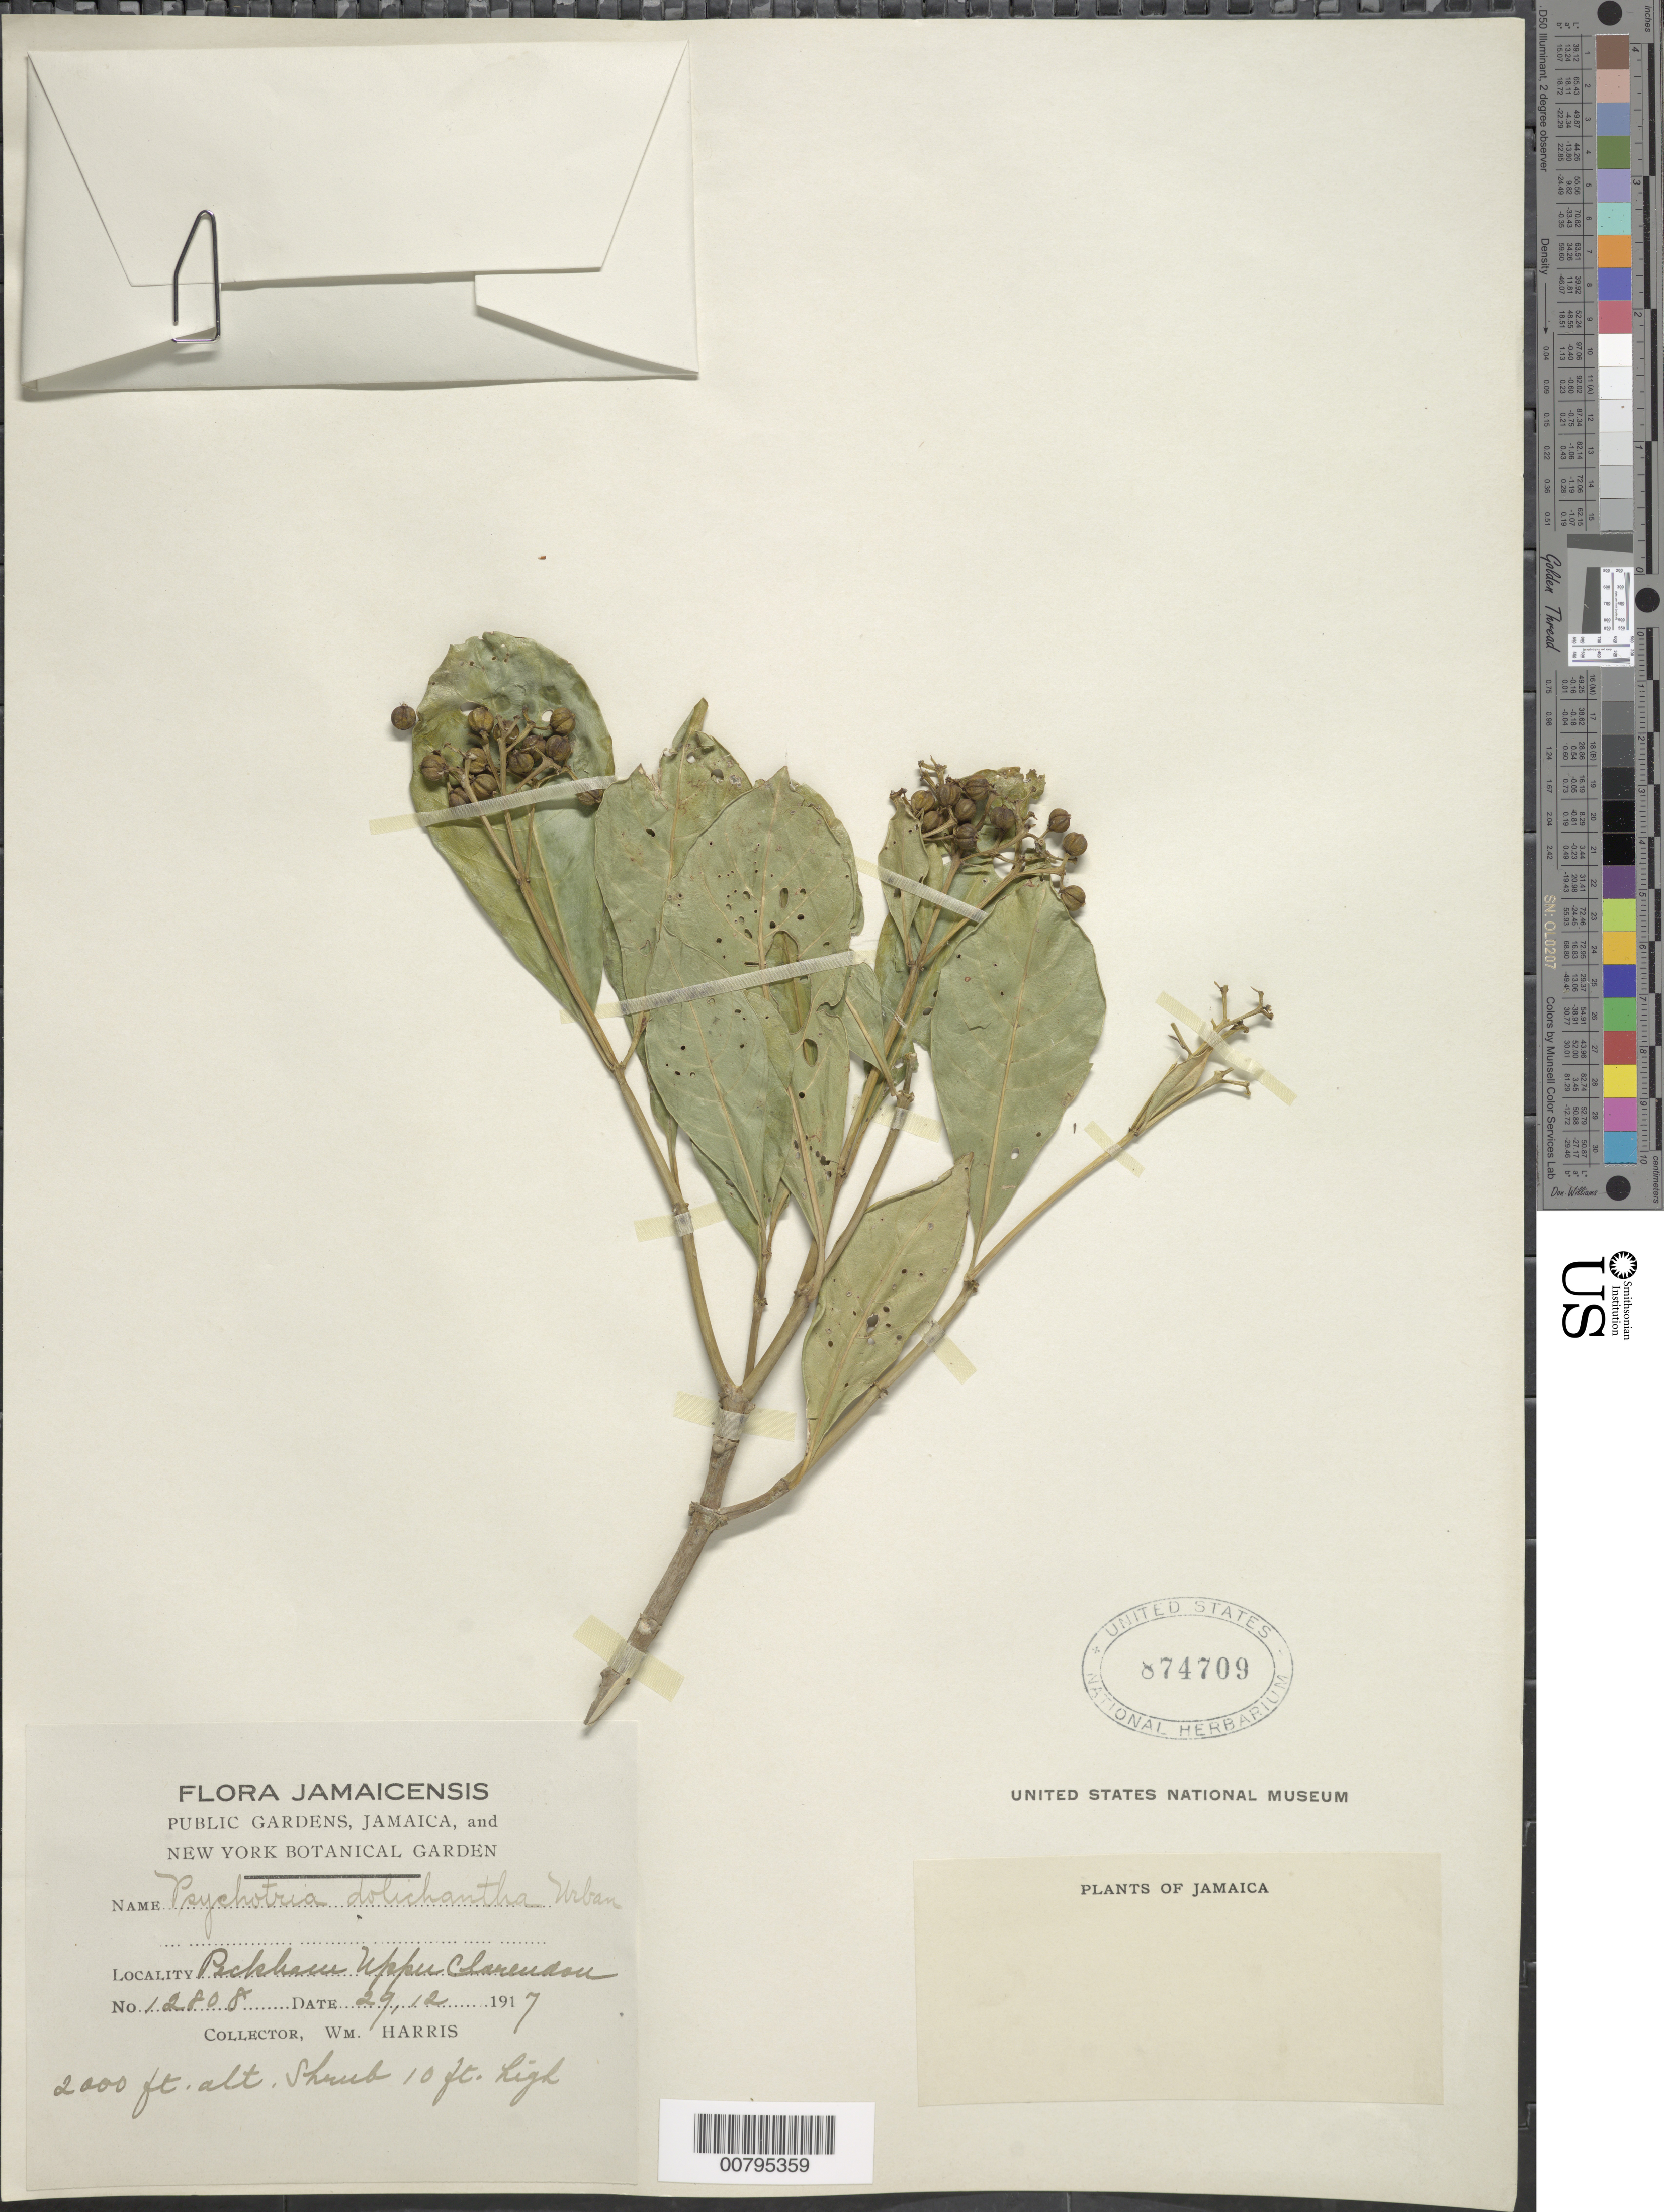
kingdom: Plantae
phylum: Tracheophyta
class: Magnoliopsida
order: Gentianales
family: Rubiaceae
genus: Psychotria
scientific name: Psychotria dolichantha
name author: Urb.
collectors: W. H. Harris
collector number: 12808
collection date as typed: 29 Dec 1917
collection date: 1917-12-29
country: Jamaica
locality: Peckhaw, Upper Clarendon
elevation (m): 610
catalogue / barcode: US 874709